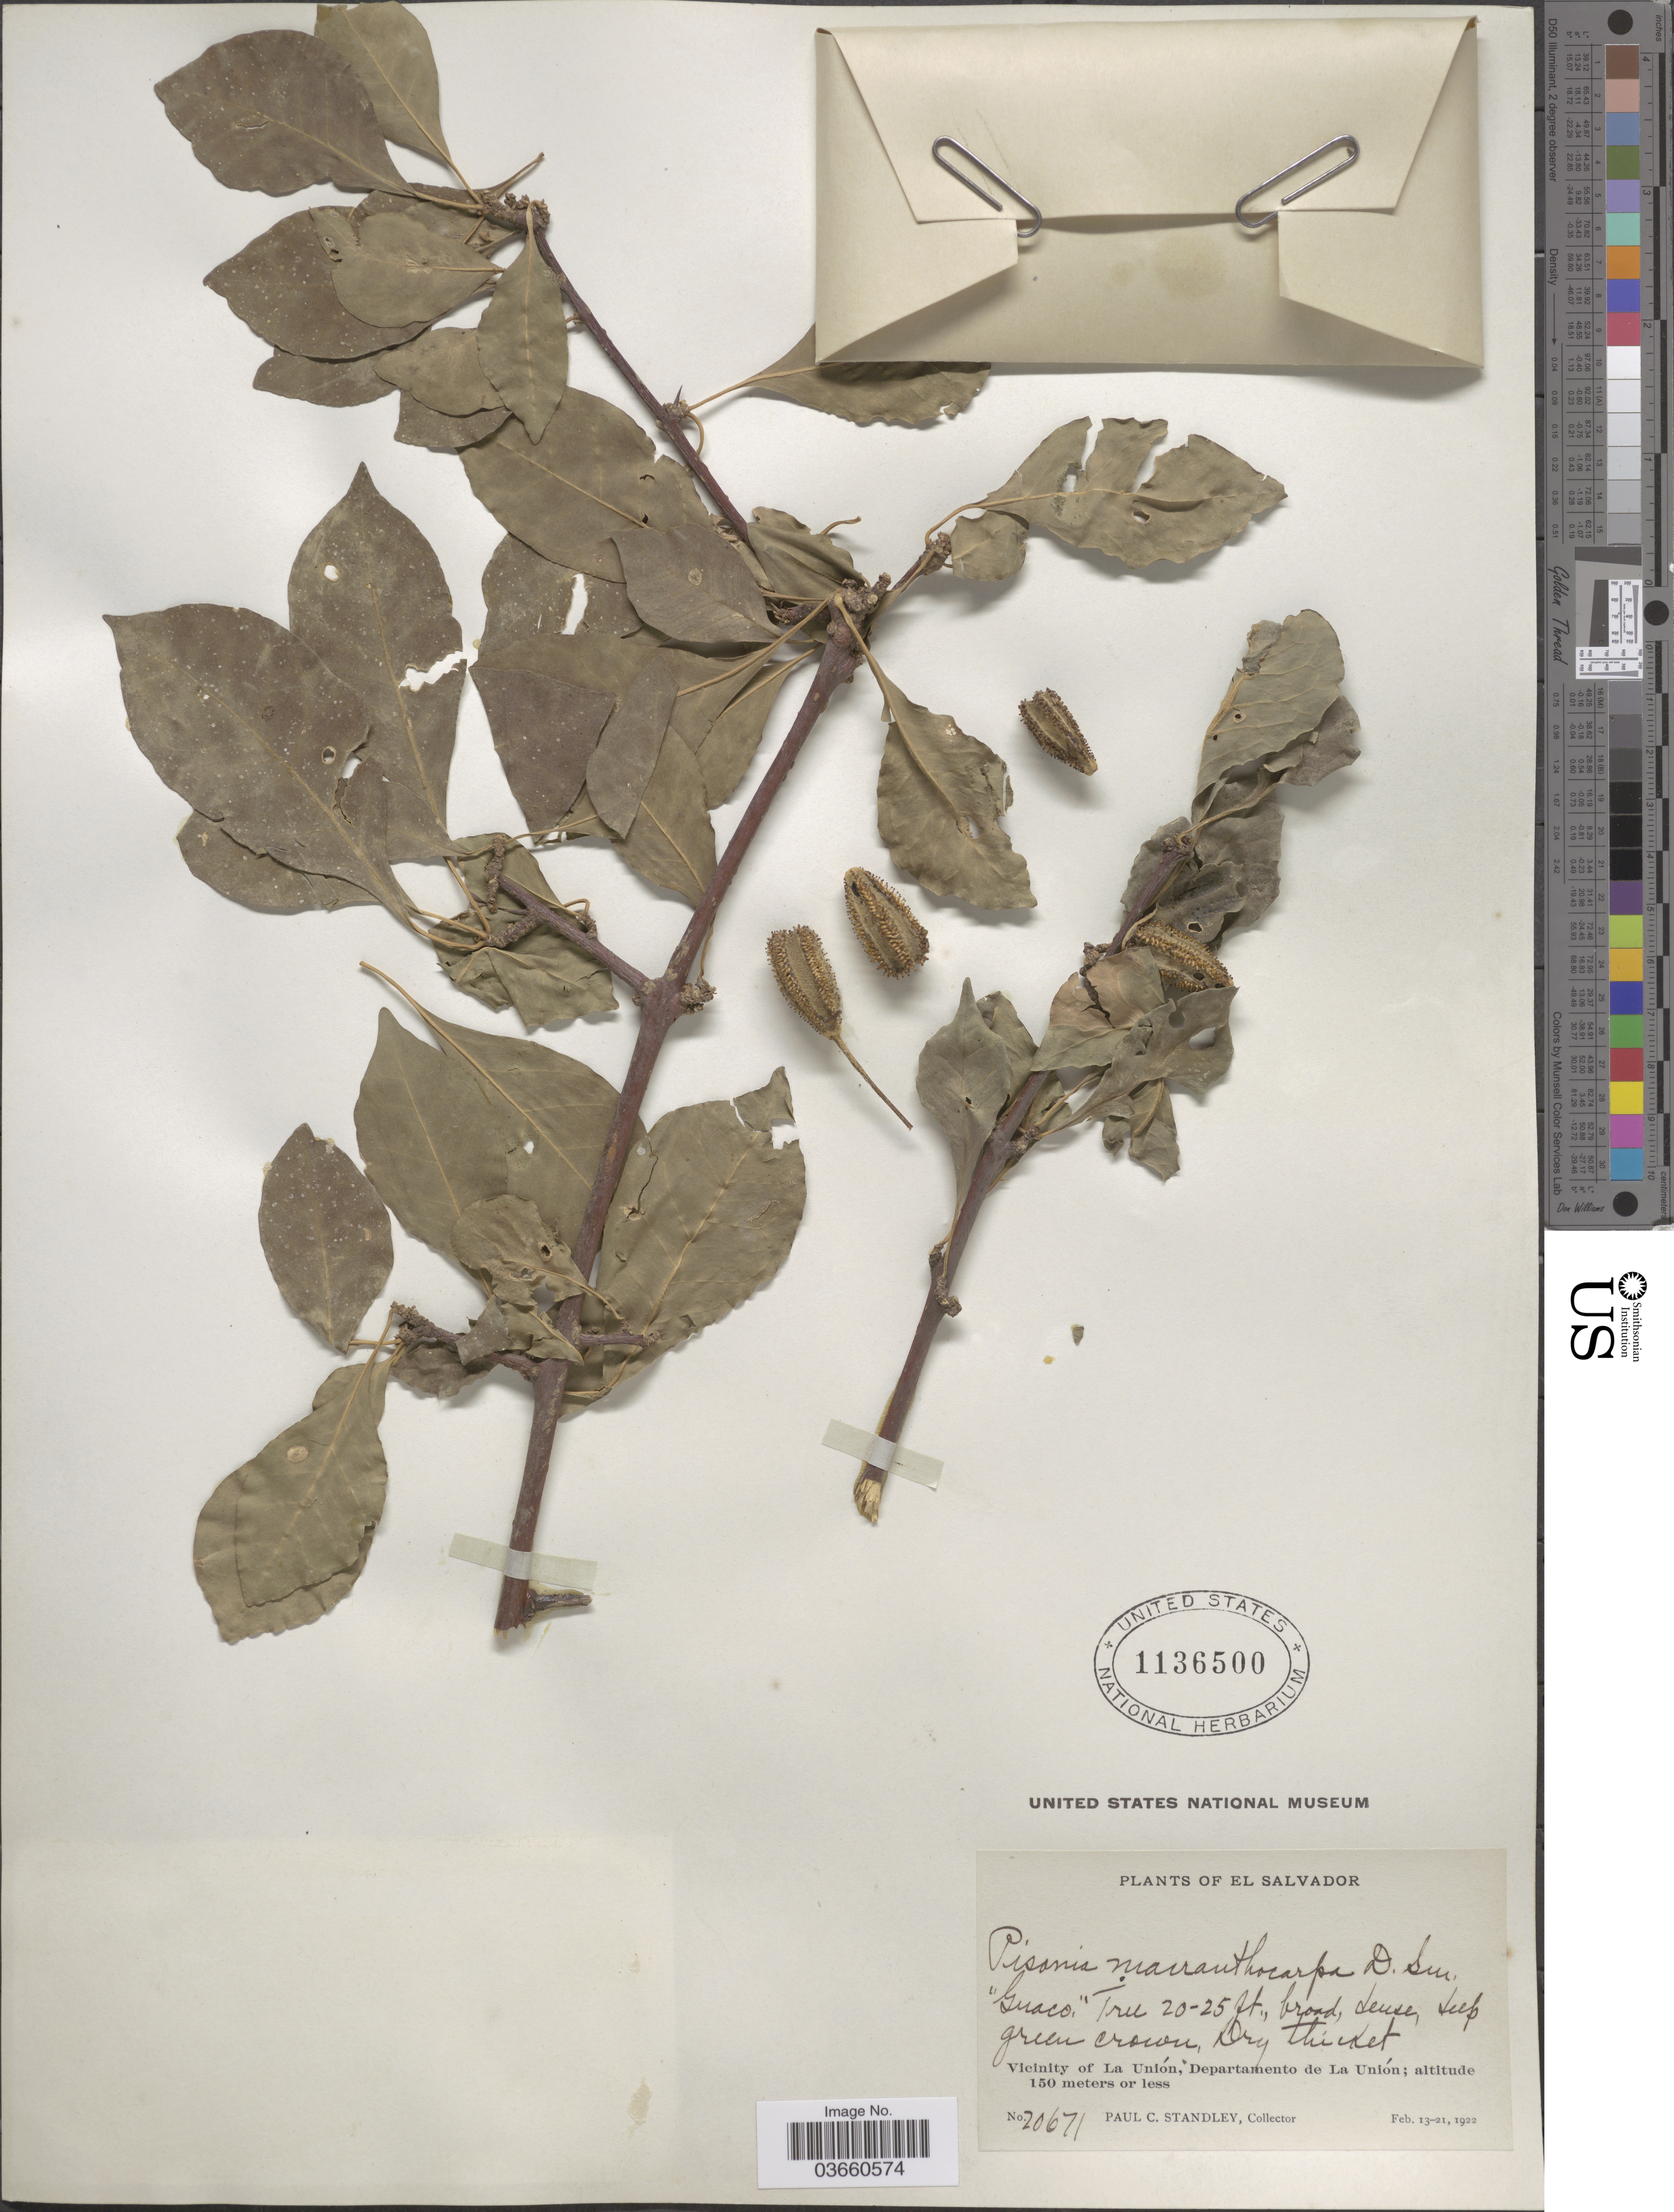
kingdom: Plantae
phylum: Tracheophyta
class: Magnoliopsida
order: Caryophyllales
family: Nyctaginaceae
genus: Pisonia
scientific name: Pisonia macranthocarpa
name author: (Donn. Sm.) Donn. Sm.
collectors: P. C. Standley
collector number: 20671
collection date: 1922-02-13/1922-02-21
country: El Salvador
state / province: La Union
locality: Vicinity of La Unión, Departamento de La Unión.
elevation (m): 150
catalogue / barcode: US 1136500